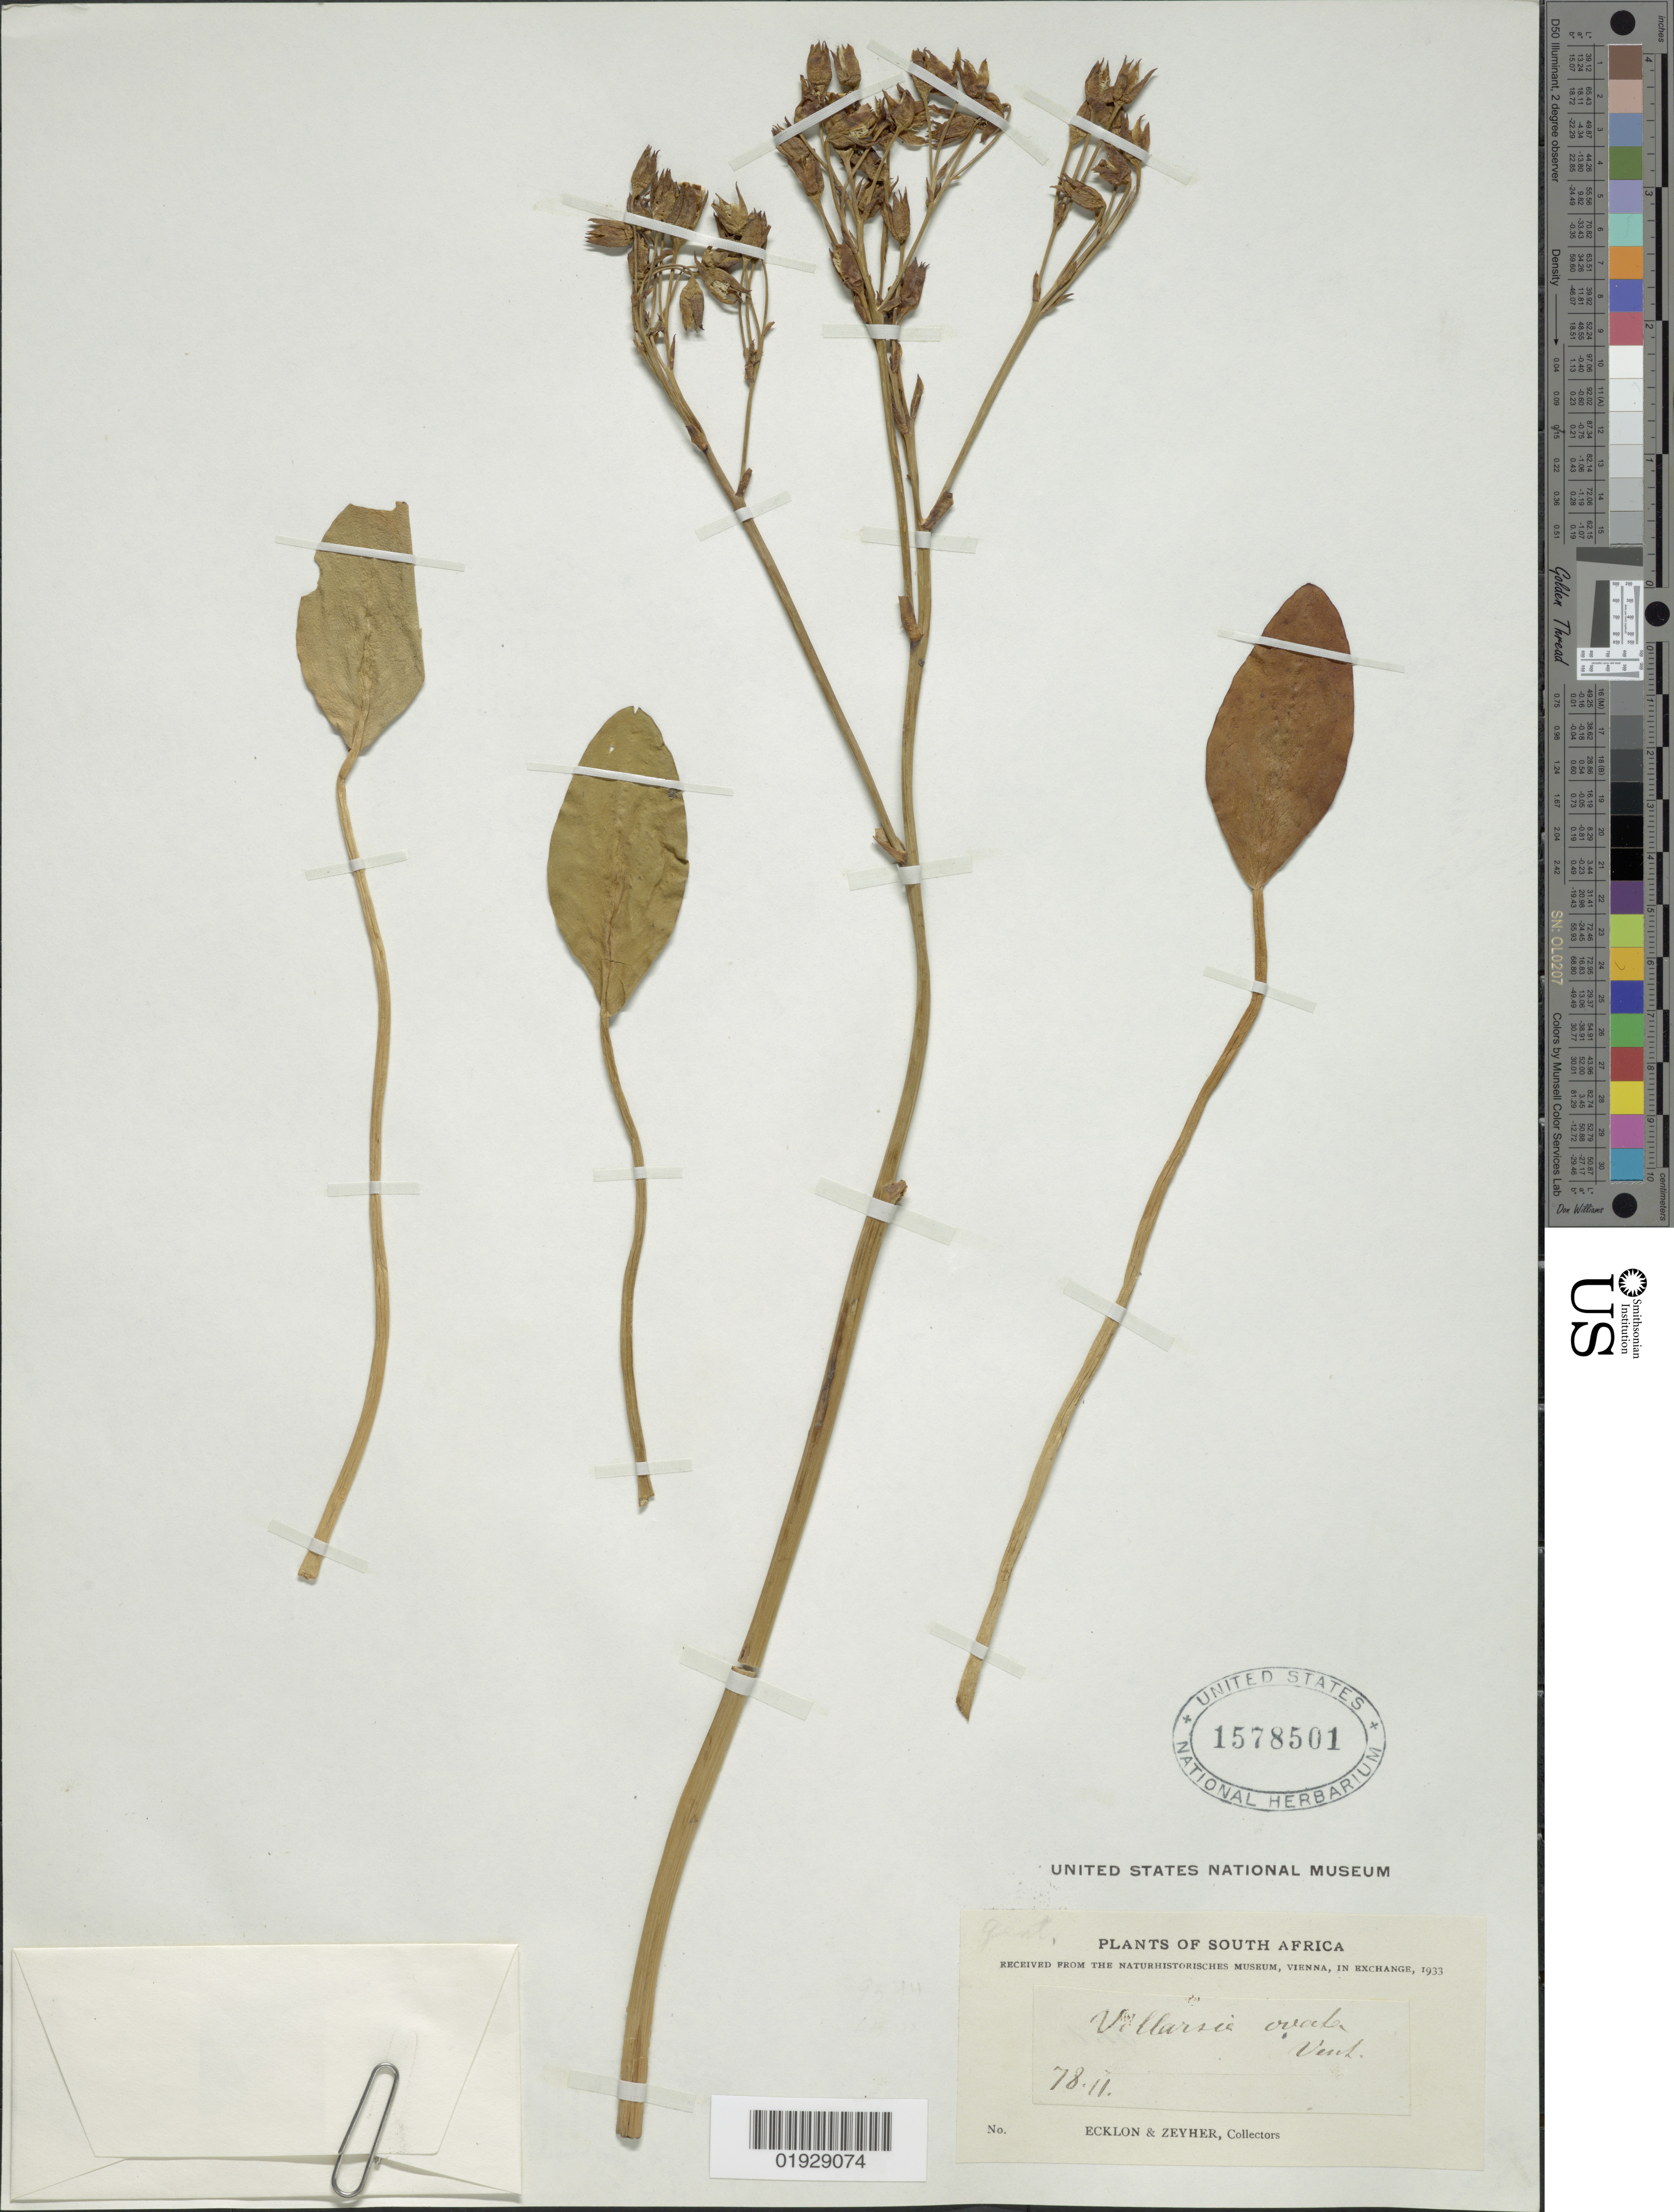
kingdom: Plantae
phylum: Tracheophyta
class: Magnoliopsida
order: Asterales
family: Menyanthaceae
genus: Villarsia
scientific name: Villarsia ovata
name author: (L. f.) Vent.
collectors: -. Ecklon & -. Zeyher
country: South Africa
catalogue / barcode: US 1578501